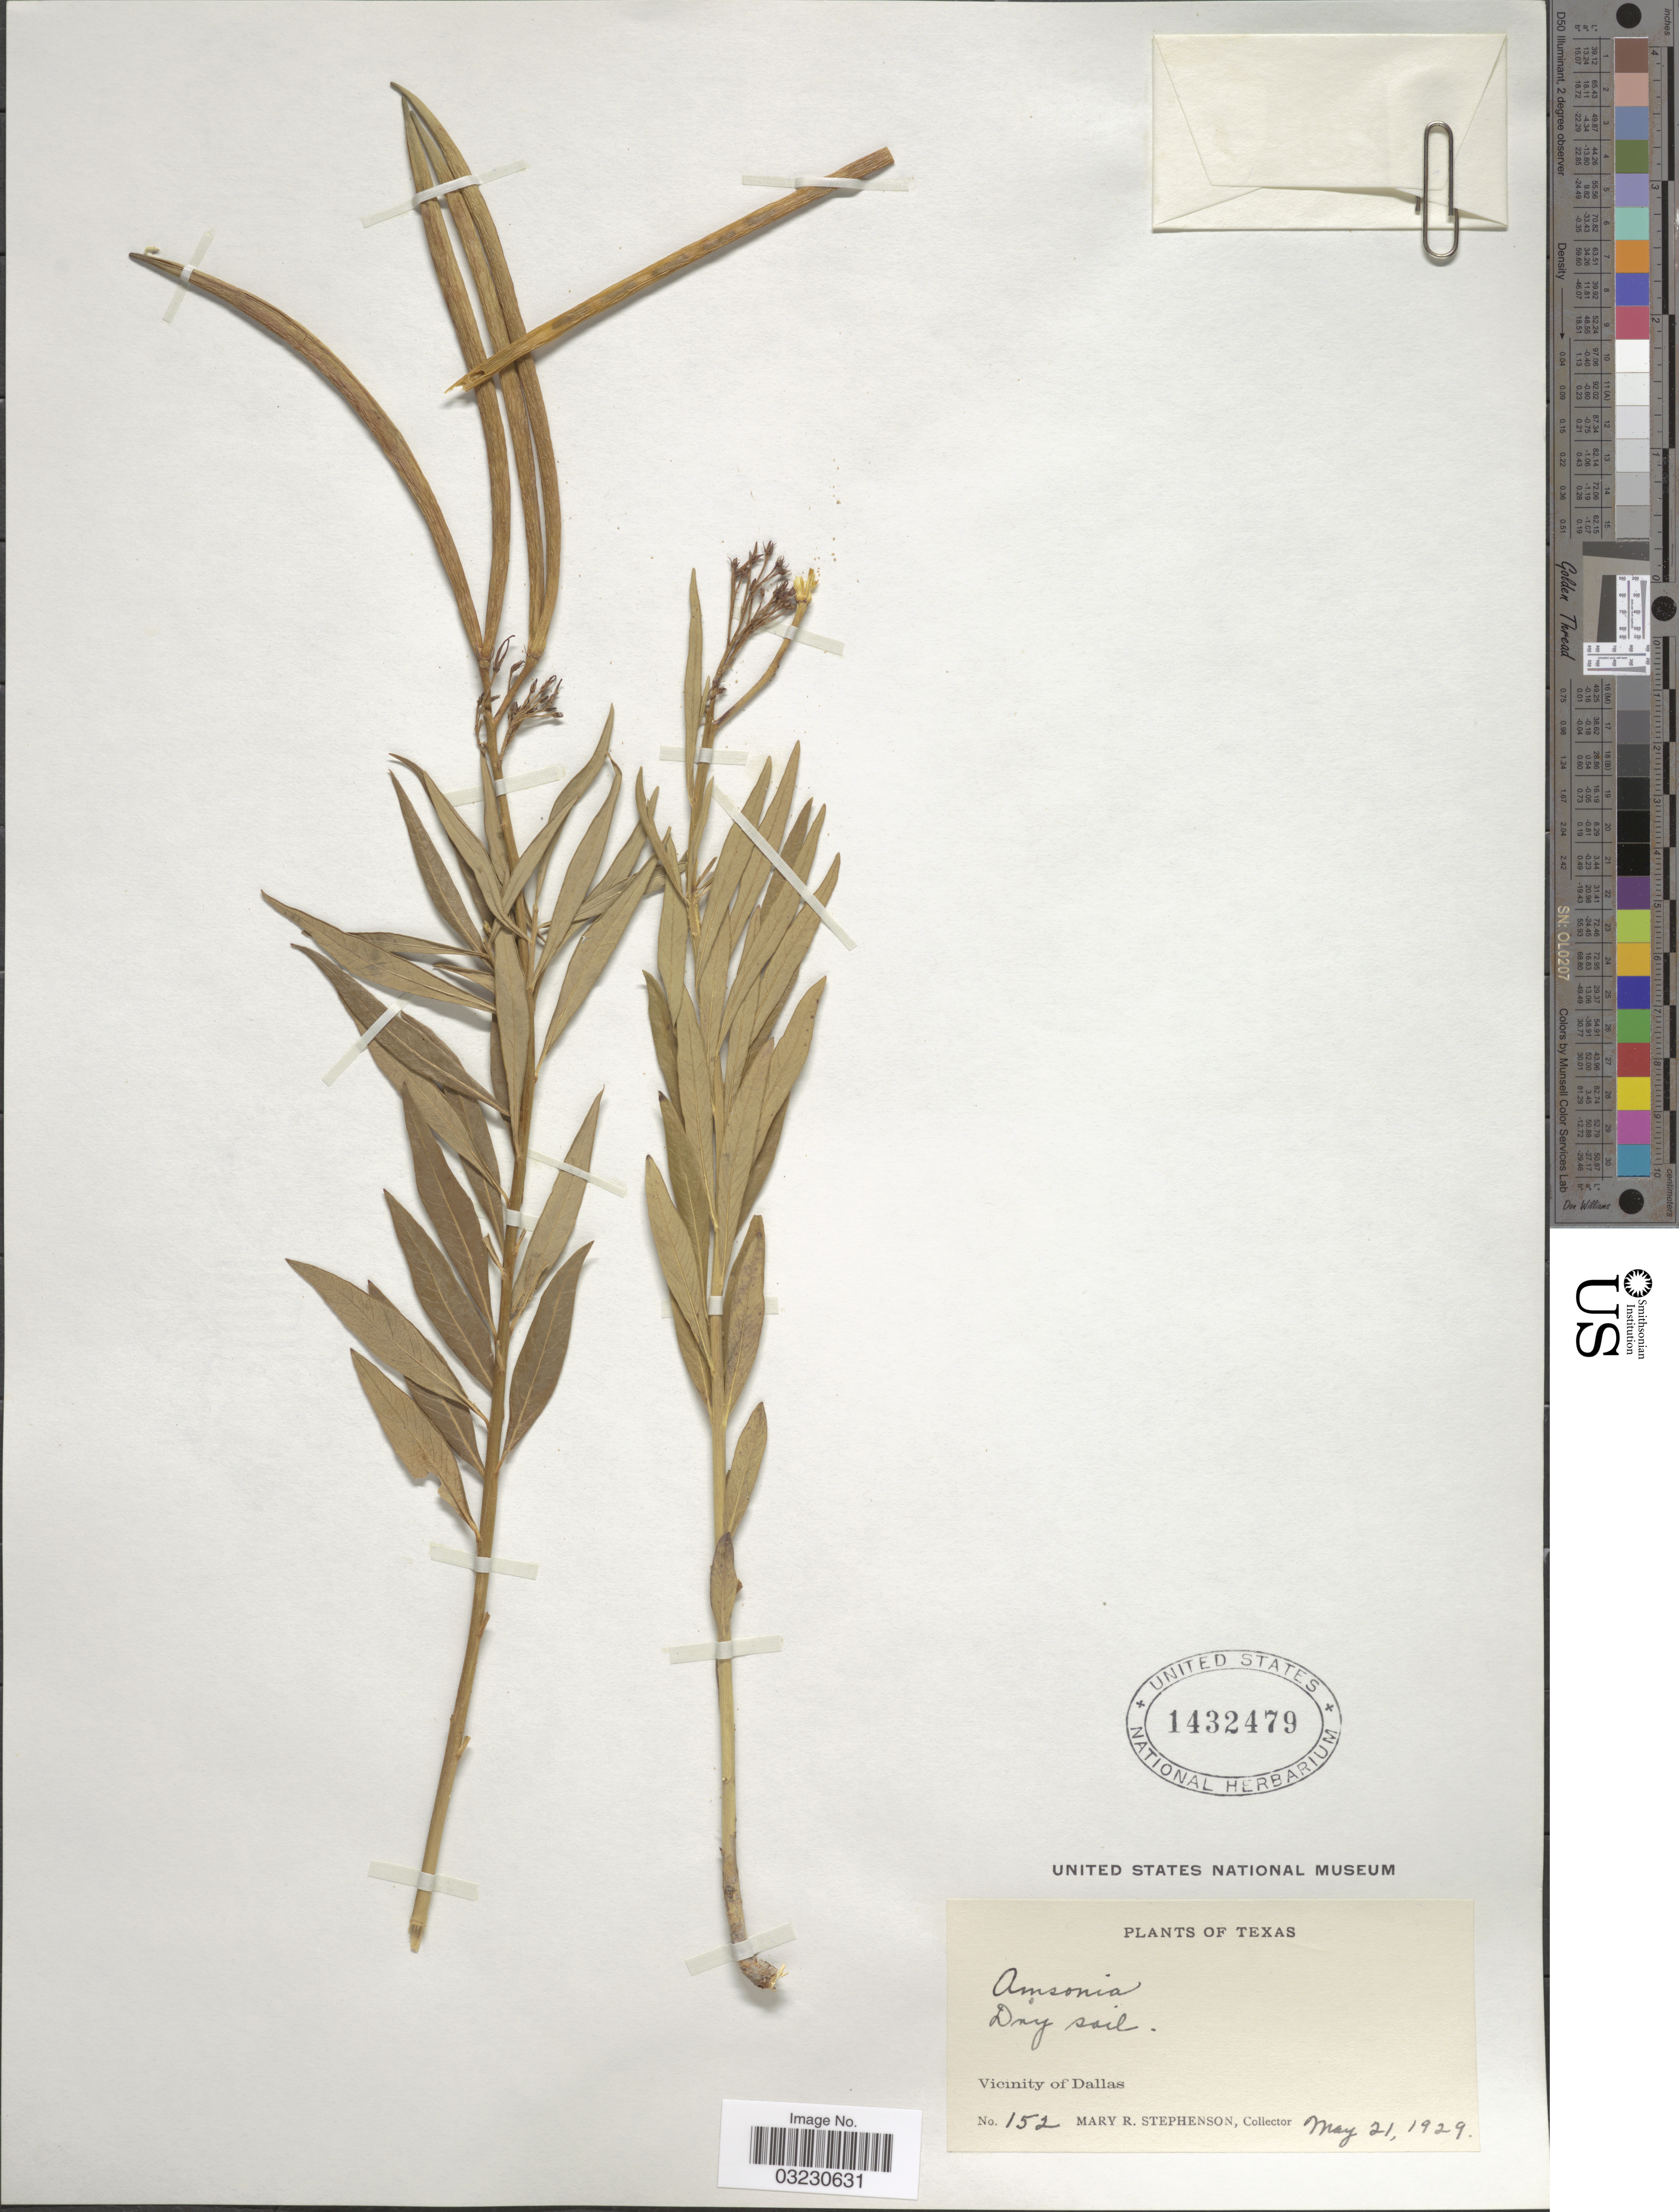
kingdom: Plantae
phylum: Tracheophyta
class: Magnoliopsida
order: Gentianales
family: Apocynaceae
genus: Amsonia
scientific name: Amsonia tenuifolia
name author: (Raf.) R.A. Harper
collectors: M. Stephenson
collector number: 152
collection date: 1929-05-21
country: United States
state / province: Texas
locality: Vicinity of Dallas.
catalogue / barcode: US 1432479